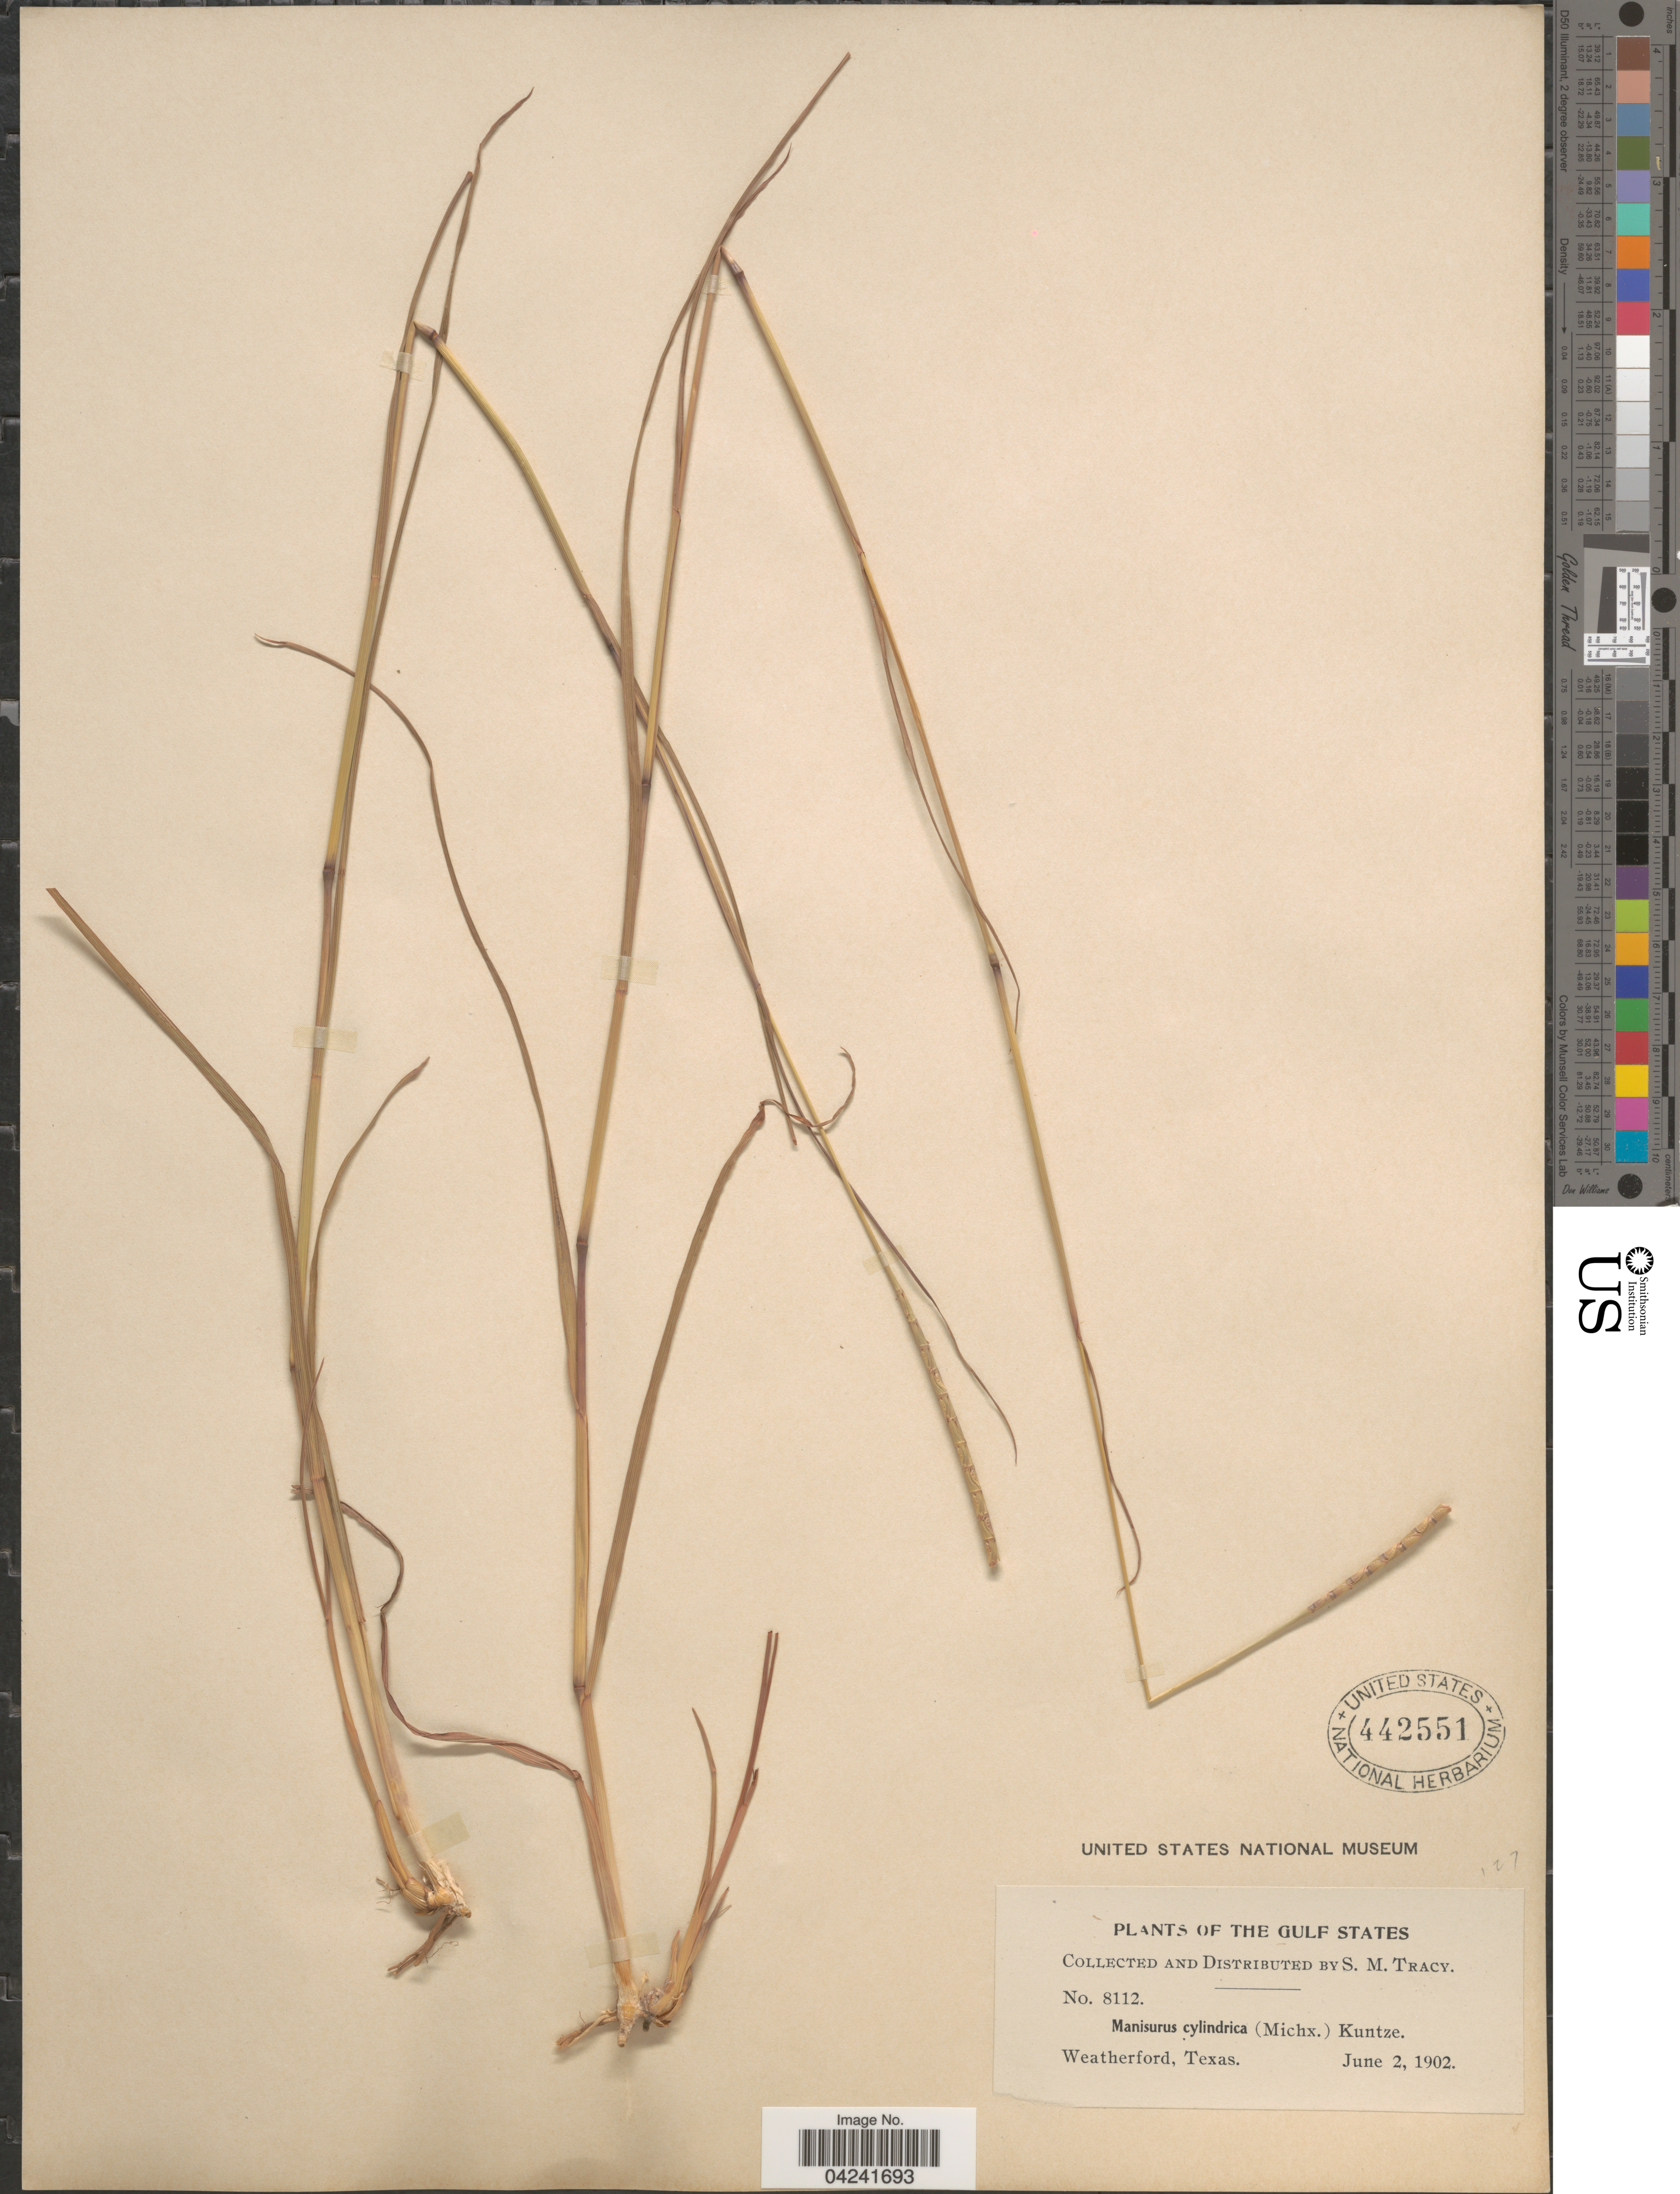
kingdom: Plantae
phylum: Tracheophyta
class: Liliopsida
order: Poales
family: Poaceae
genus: Mnesithea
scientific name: Mnesithea cylindrica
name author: (Michx.) de Koning & Sosef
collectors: S. M. Tracy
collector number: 8112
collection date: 1902-06-02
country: United States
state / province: Texas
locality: Gulf States. Weatherford.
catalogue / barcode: US 442551